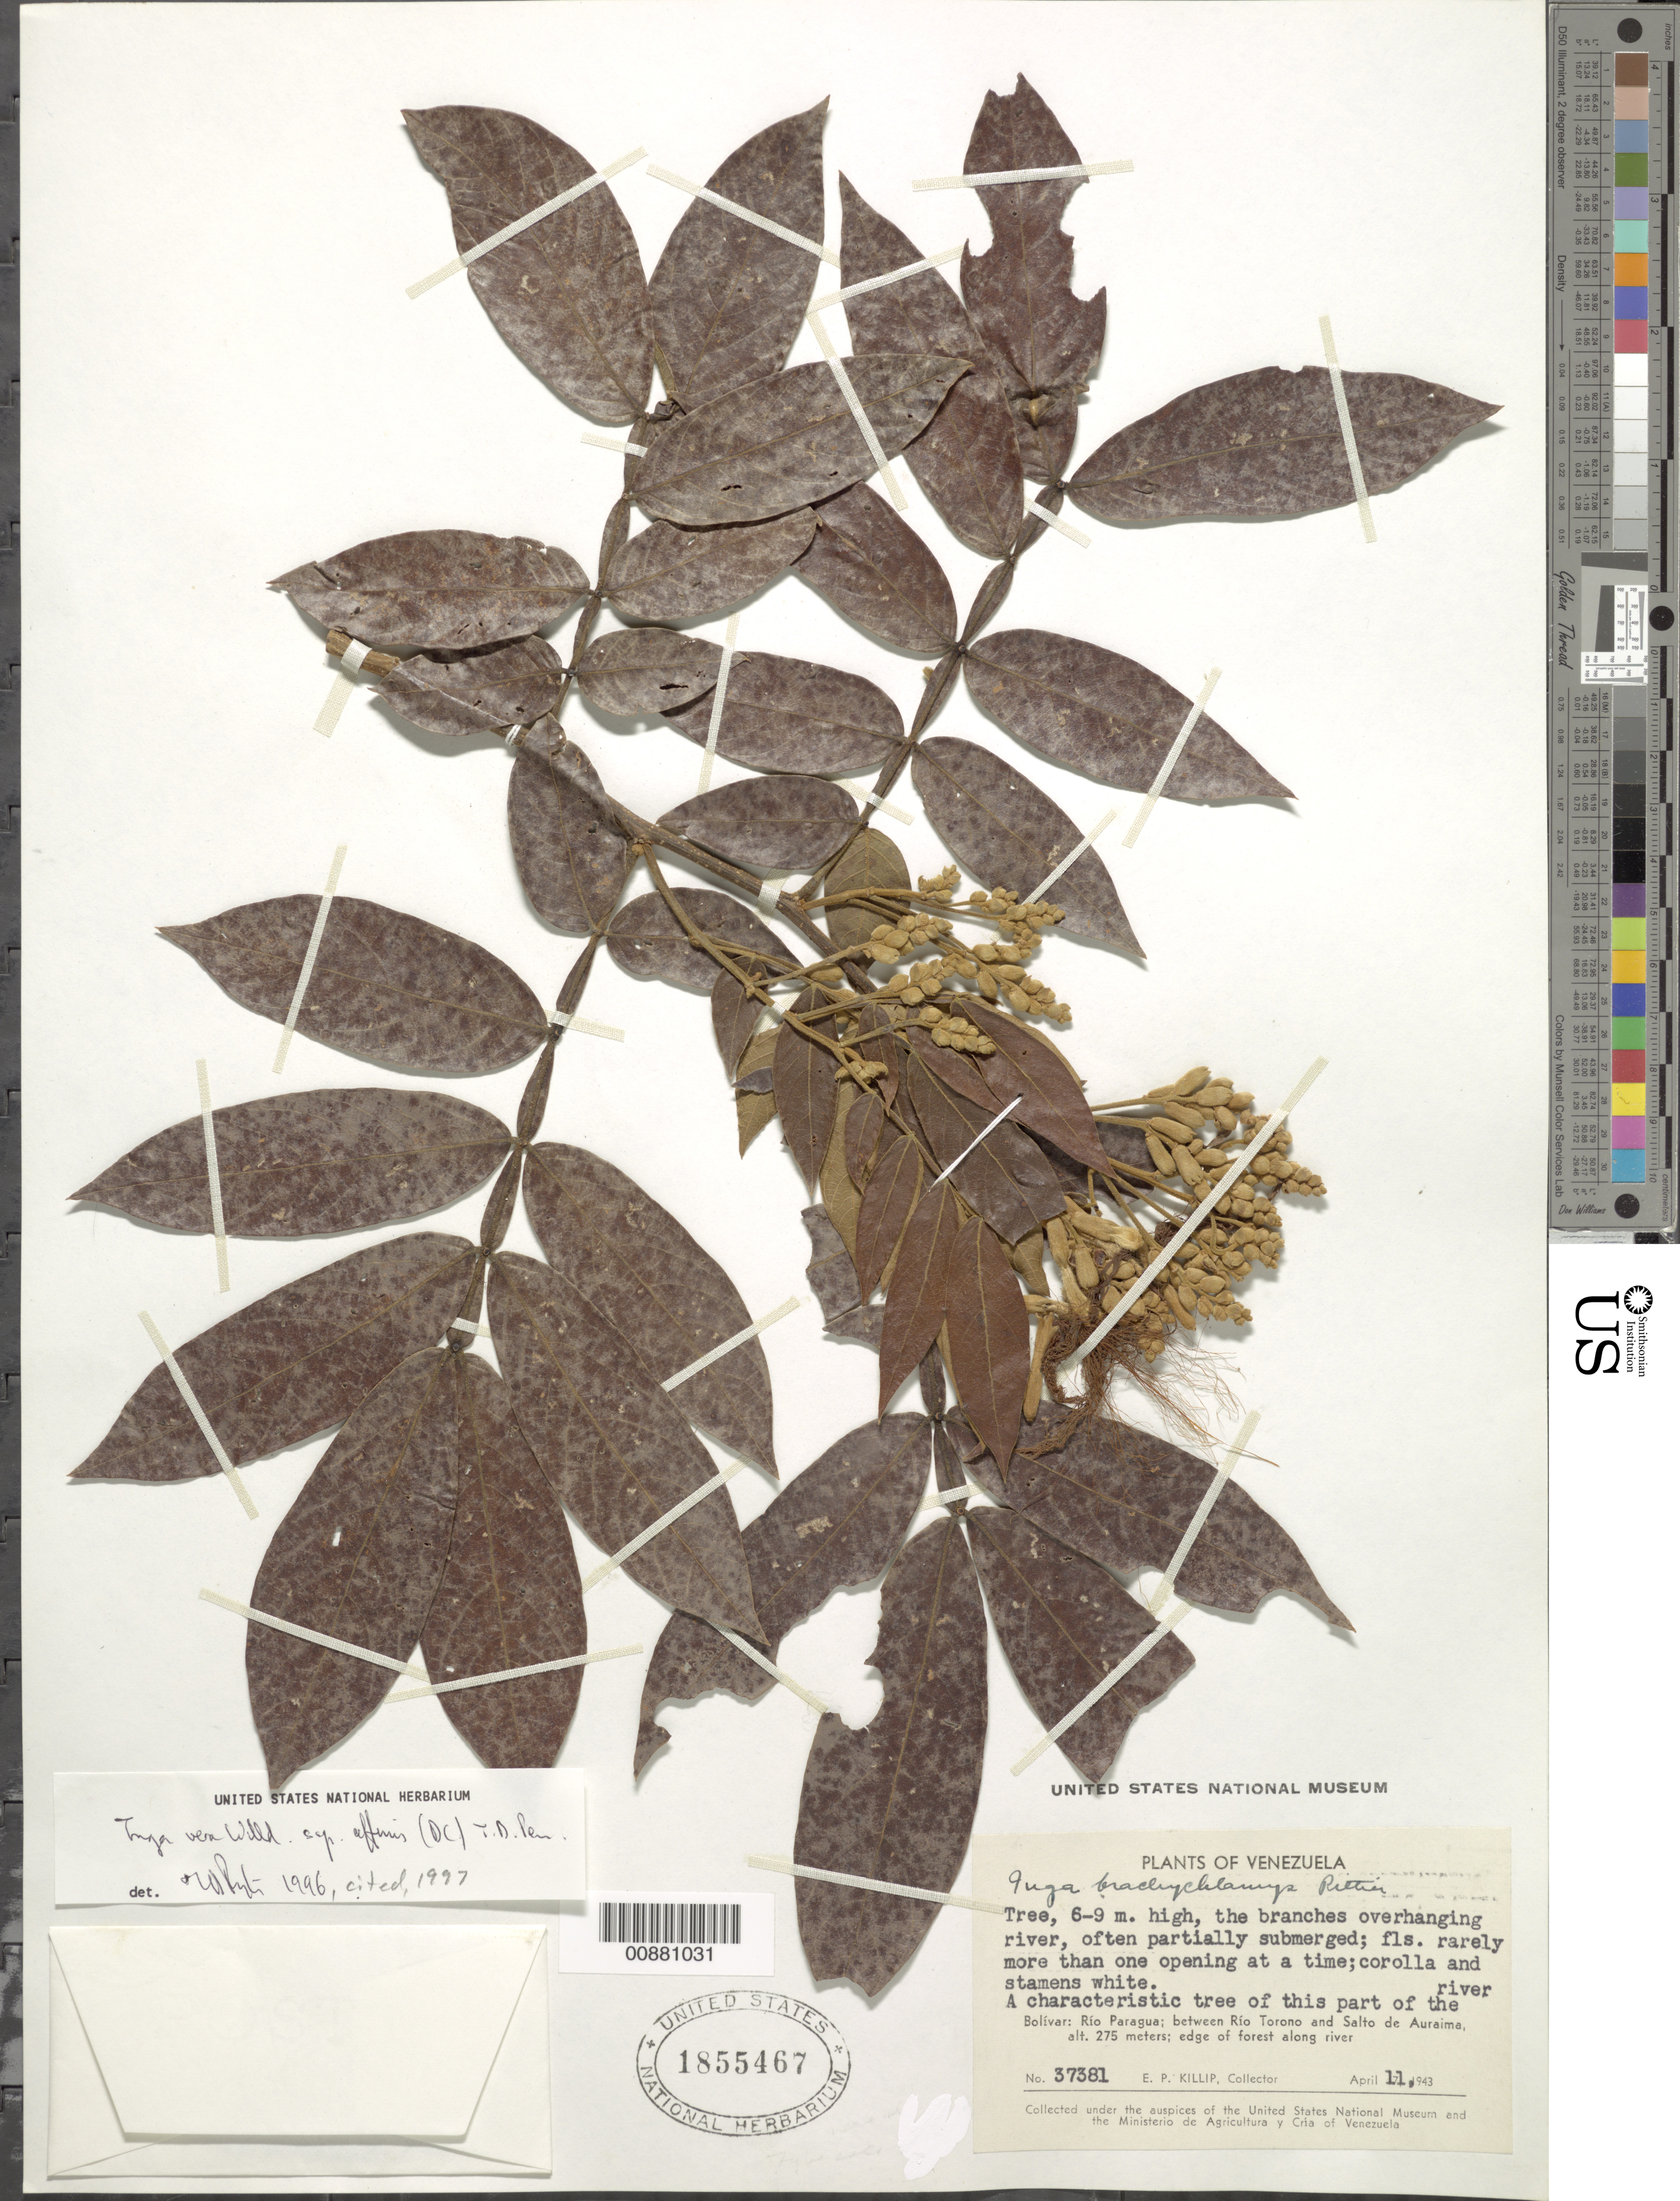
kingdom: Plantae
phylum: Tracheophyta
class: Magnoliopsida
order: Fabales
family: Fabaceae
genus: Inga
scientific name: Inga vera subsp. affinis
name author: (DC.) T.D. Penn.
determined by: Pennington, T. D., (K)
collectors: E. P. Killip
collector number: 37381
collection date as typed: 11-Apr-43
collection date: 1943-04-11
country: Venezuela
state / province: Bolívar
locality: Río Paragua, betw. Río Torono and Salto de Auraima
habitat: Edge of forest along river; often partially submerged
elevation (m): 275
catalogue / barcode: US 1855467